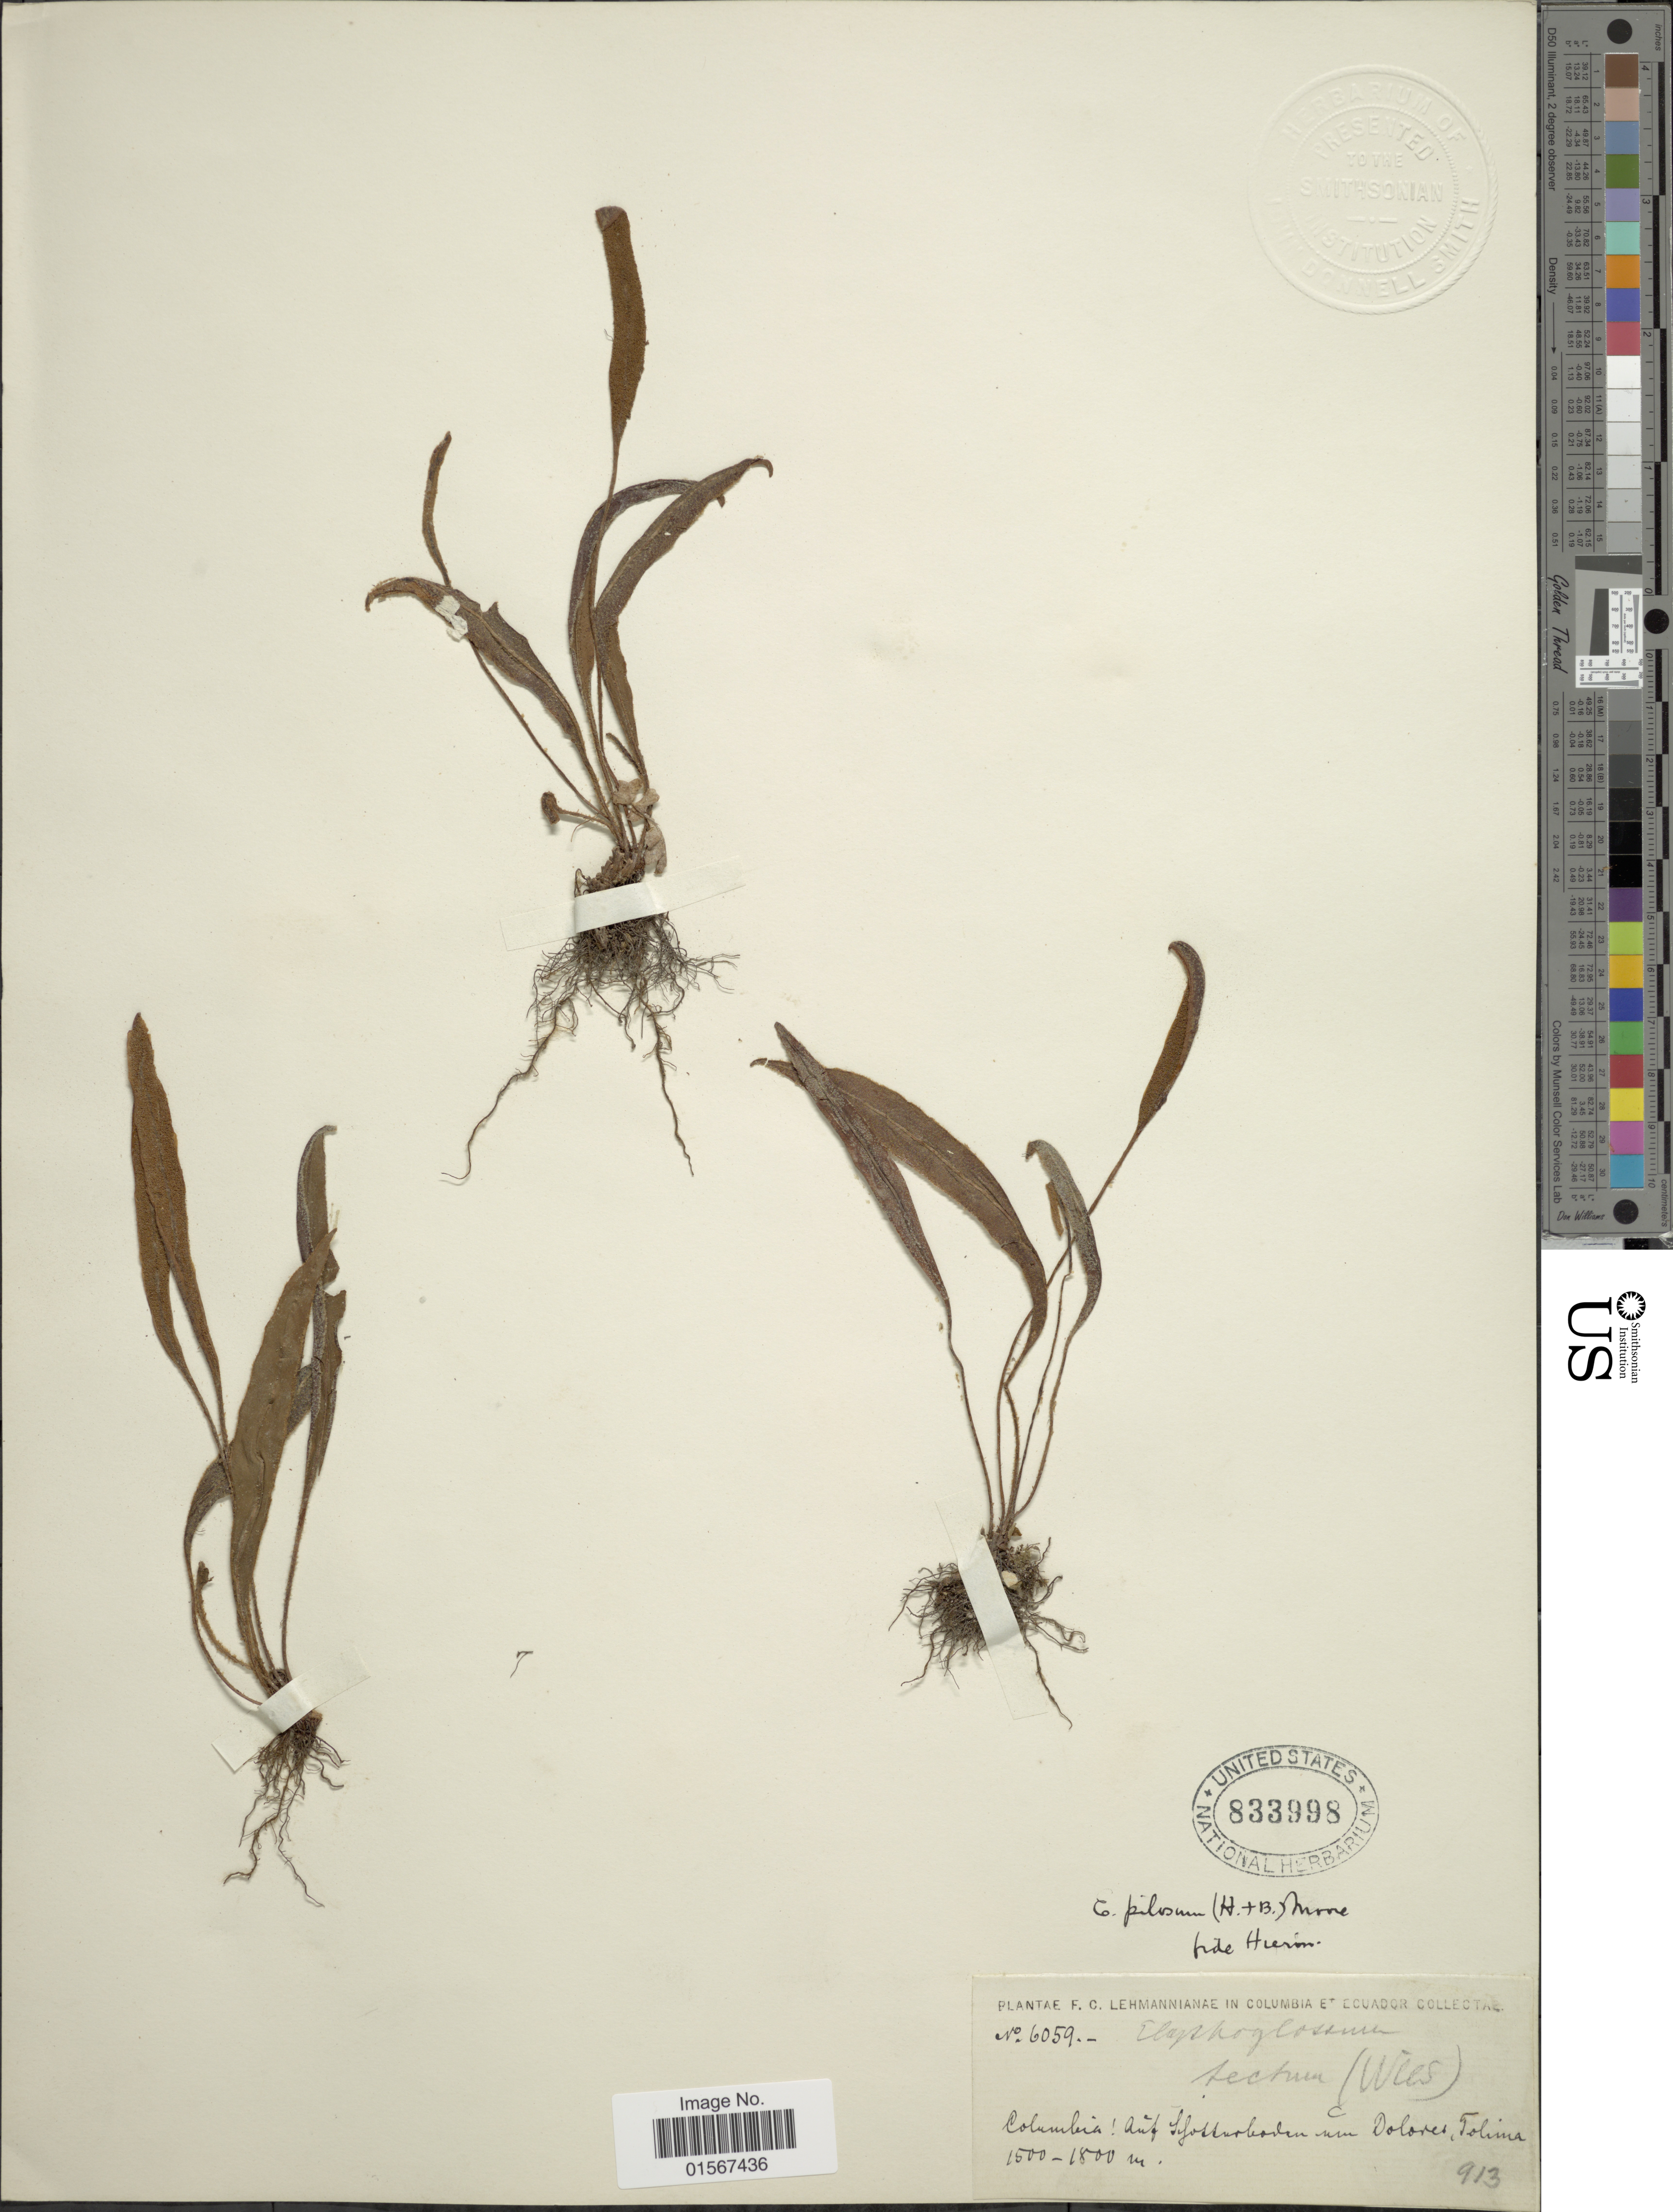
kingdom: Plantae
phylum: Tracheophyta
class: Polypodiopsida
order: Polypodiales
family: Dryopteridaceae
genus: Elaphoglossum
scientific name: Elaphoglossum pilosum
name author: (Humb. & Bonpl. ex Willd.) T. Moore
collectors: F. C. Lehmann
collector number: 6059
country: Colombia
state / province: Tolima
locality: Auf silossurbosen [interpreted] um Dolores, Tolima.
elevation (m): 1500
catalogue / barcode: US 833998